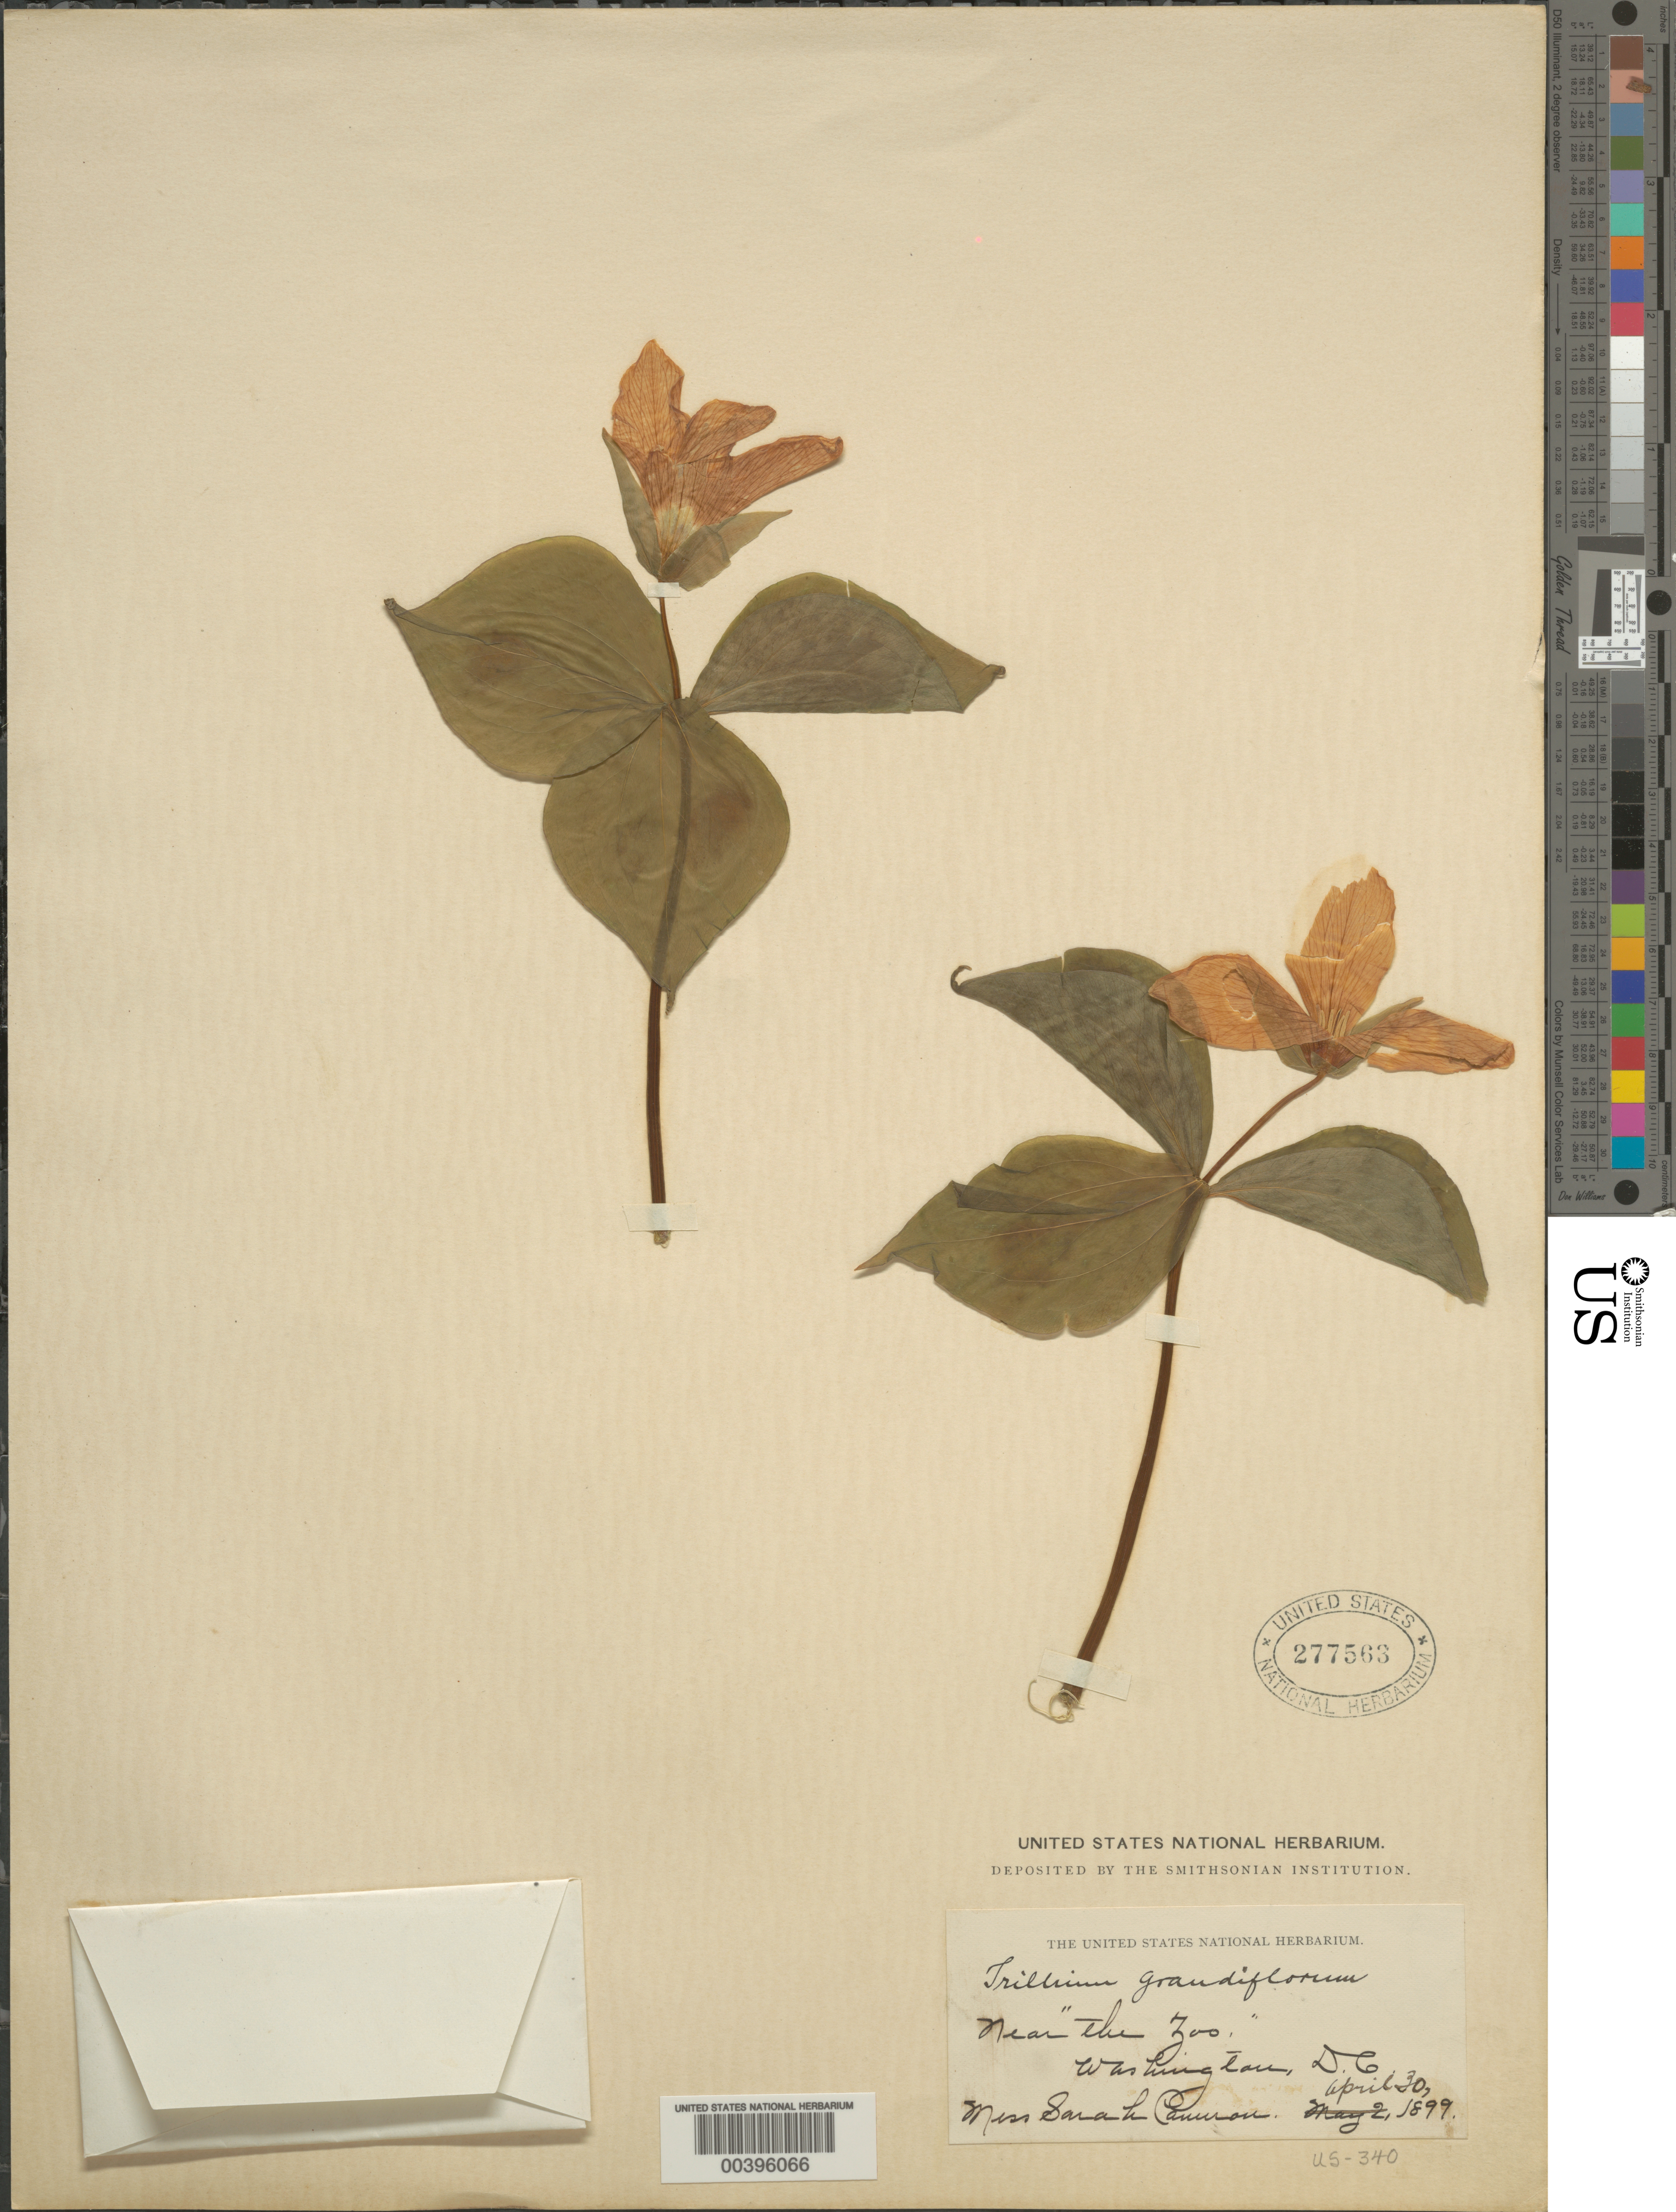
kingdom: Plantae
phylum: Tracheophyta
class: Liliopsida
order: Liliales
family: Melanthiaceae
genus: Trillium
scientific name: Trillium grandiflorum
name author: (Michx.) Salisb.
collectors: S. Cameron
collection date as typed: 30 Apr 1899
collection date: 1899-04-30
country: United States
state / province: District of Columbia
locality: Zoo vicinity Rock Creek Park and vicinity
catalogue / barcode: US 277563